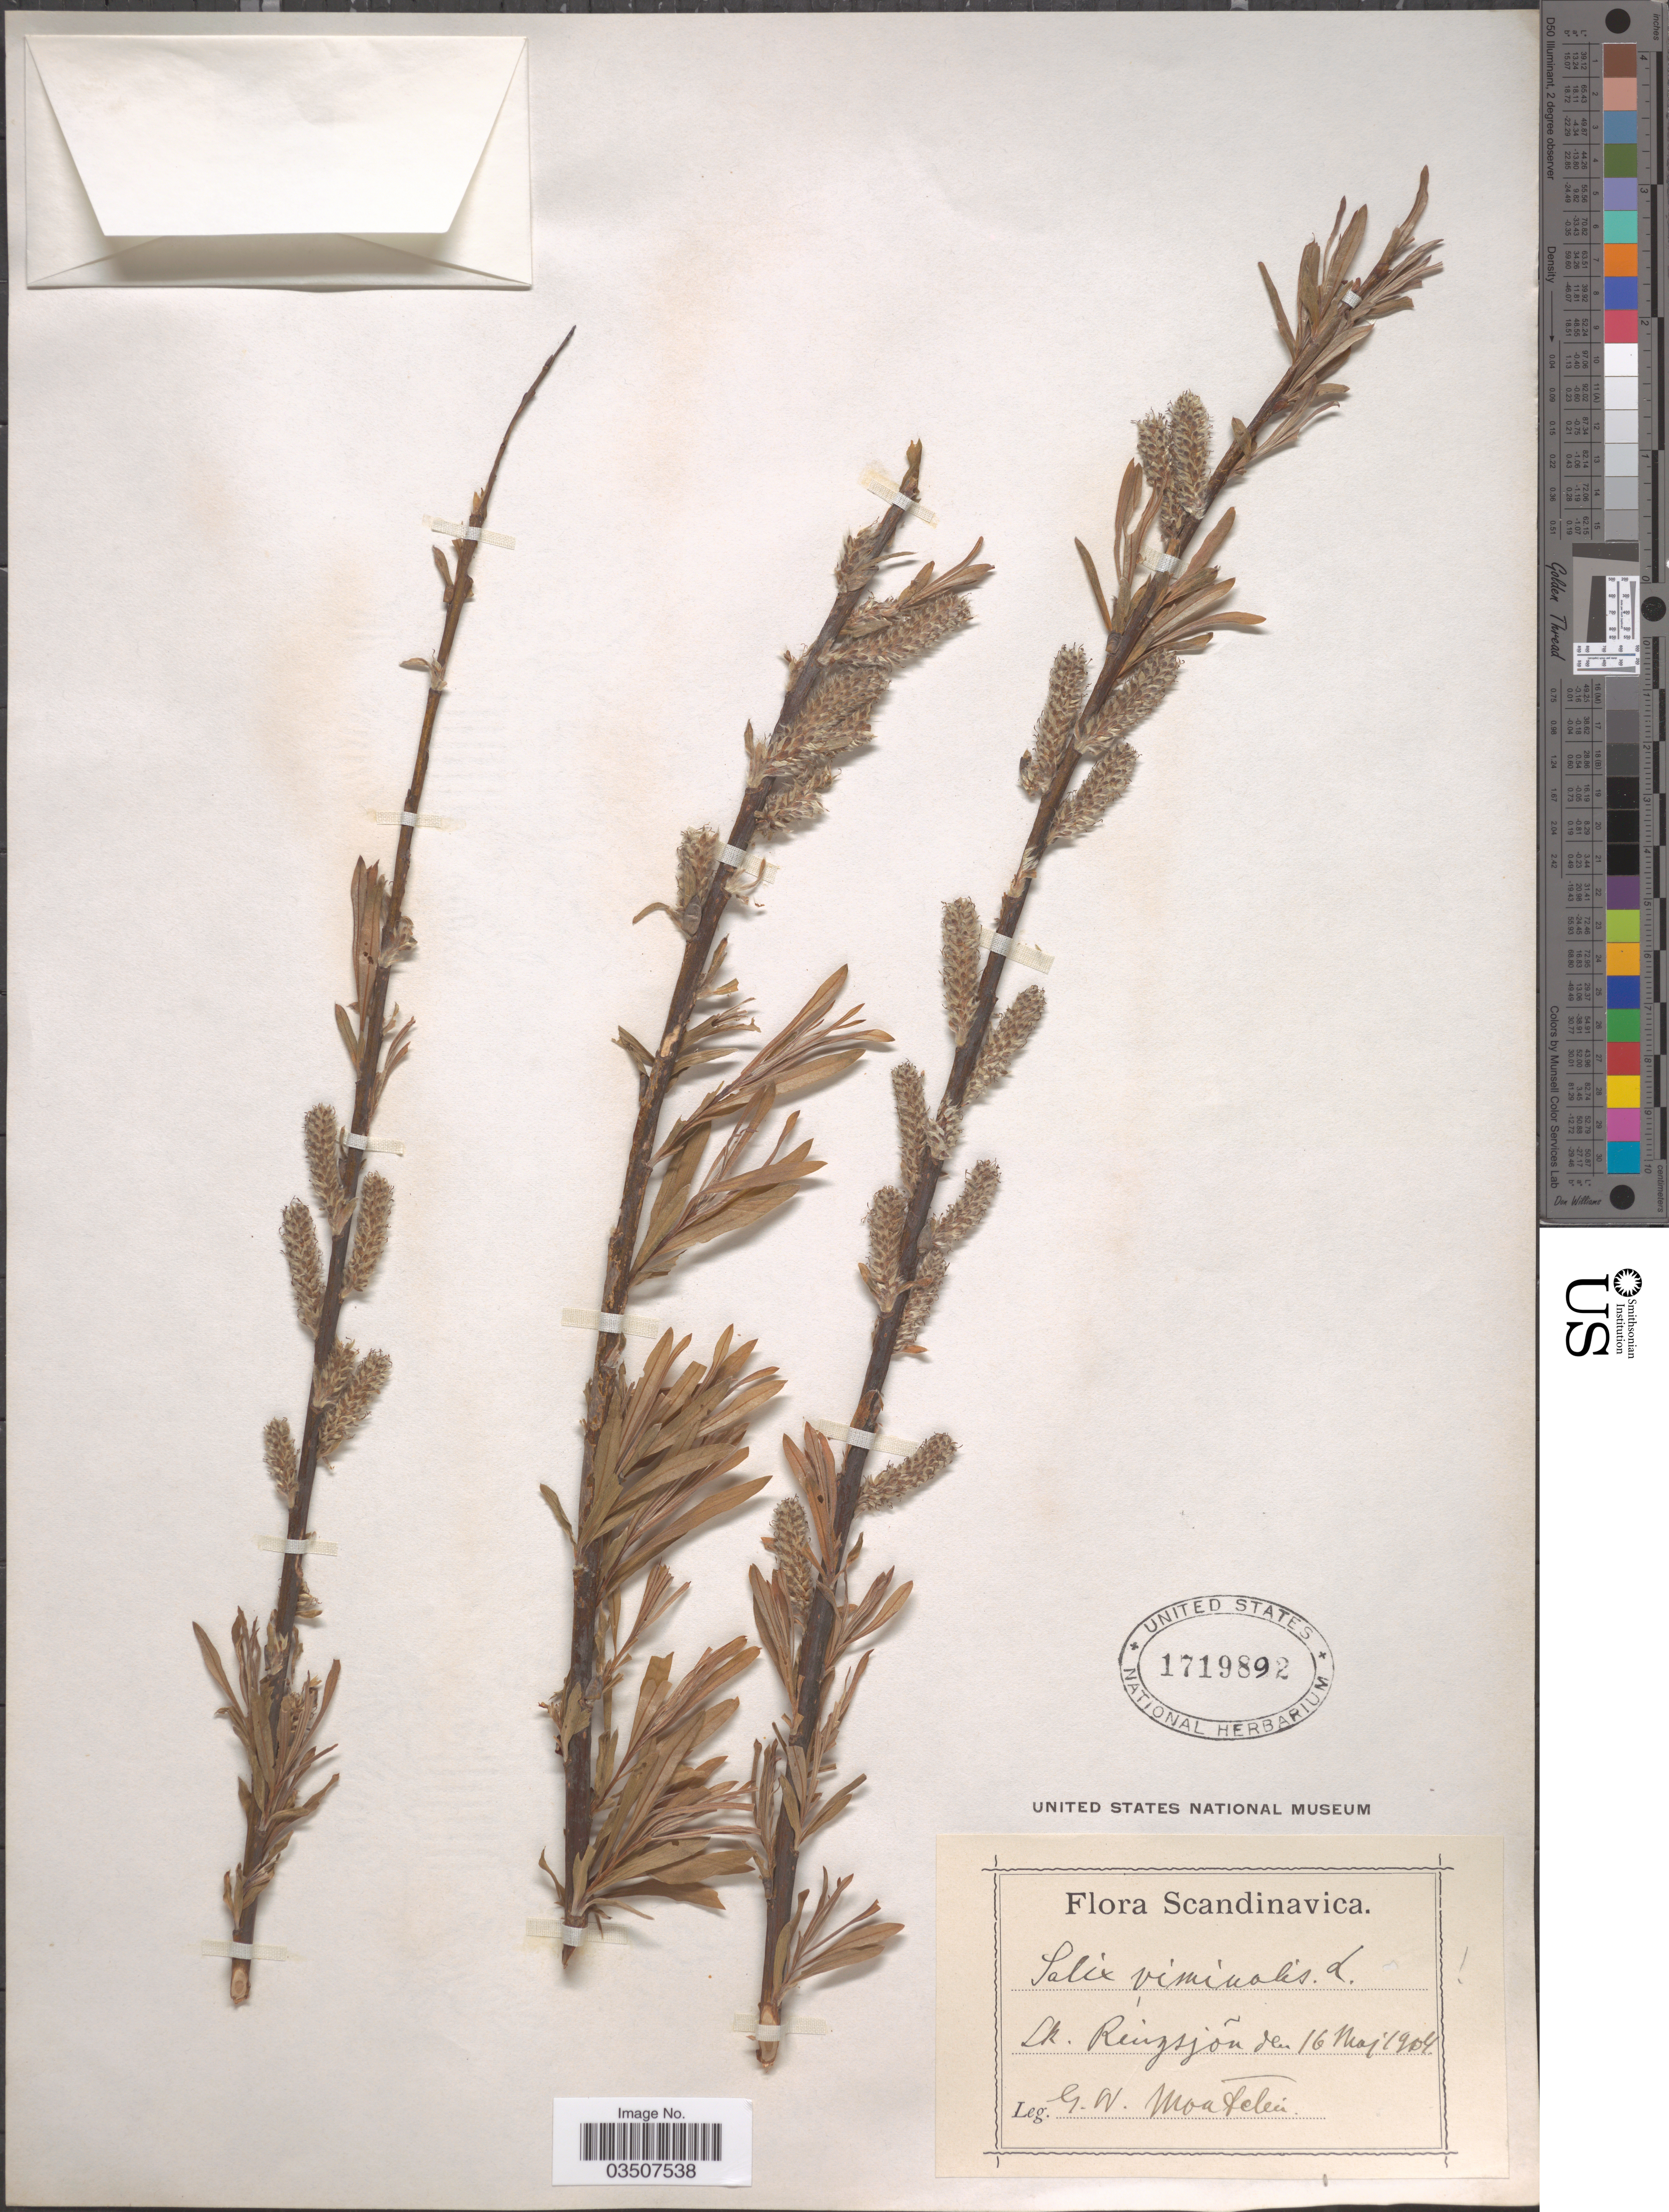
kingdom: Plantae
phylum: Tracheophyta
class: Magnoliopsida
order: Malpighiales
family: Salicaceae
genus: Salix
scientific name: Salix viminalis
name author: L.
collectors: G. Montelin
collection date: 1904-05-16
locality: Scandinavica. Lk. Reinzsjõndu [interpreted].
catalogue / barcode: US 1719892